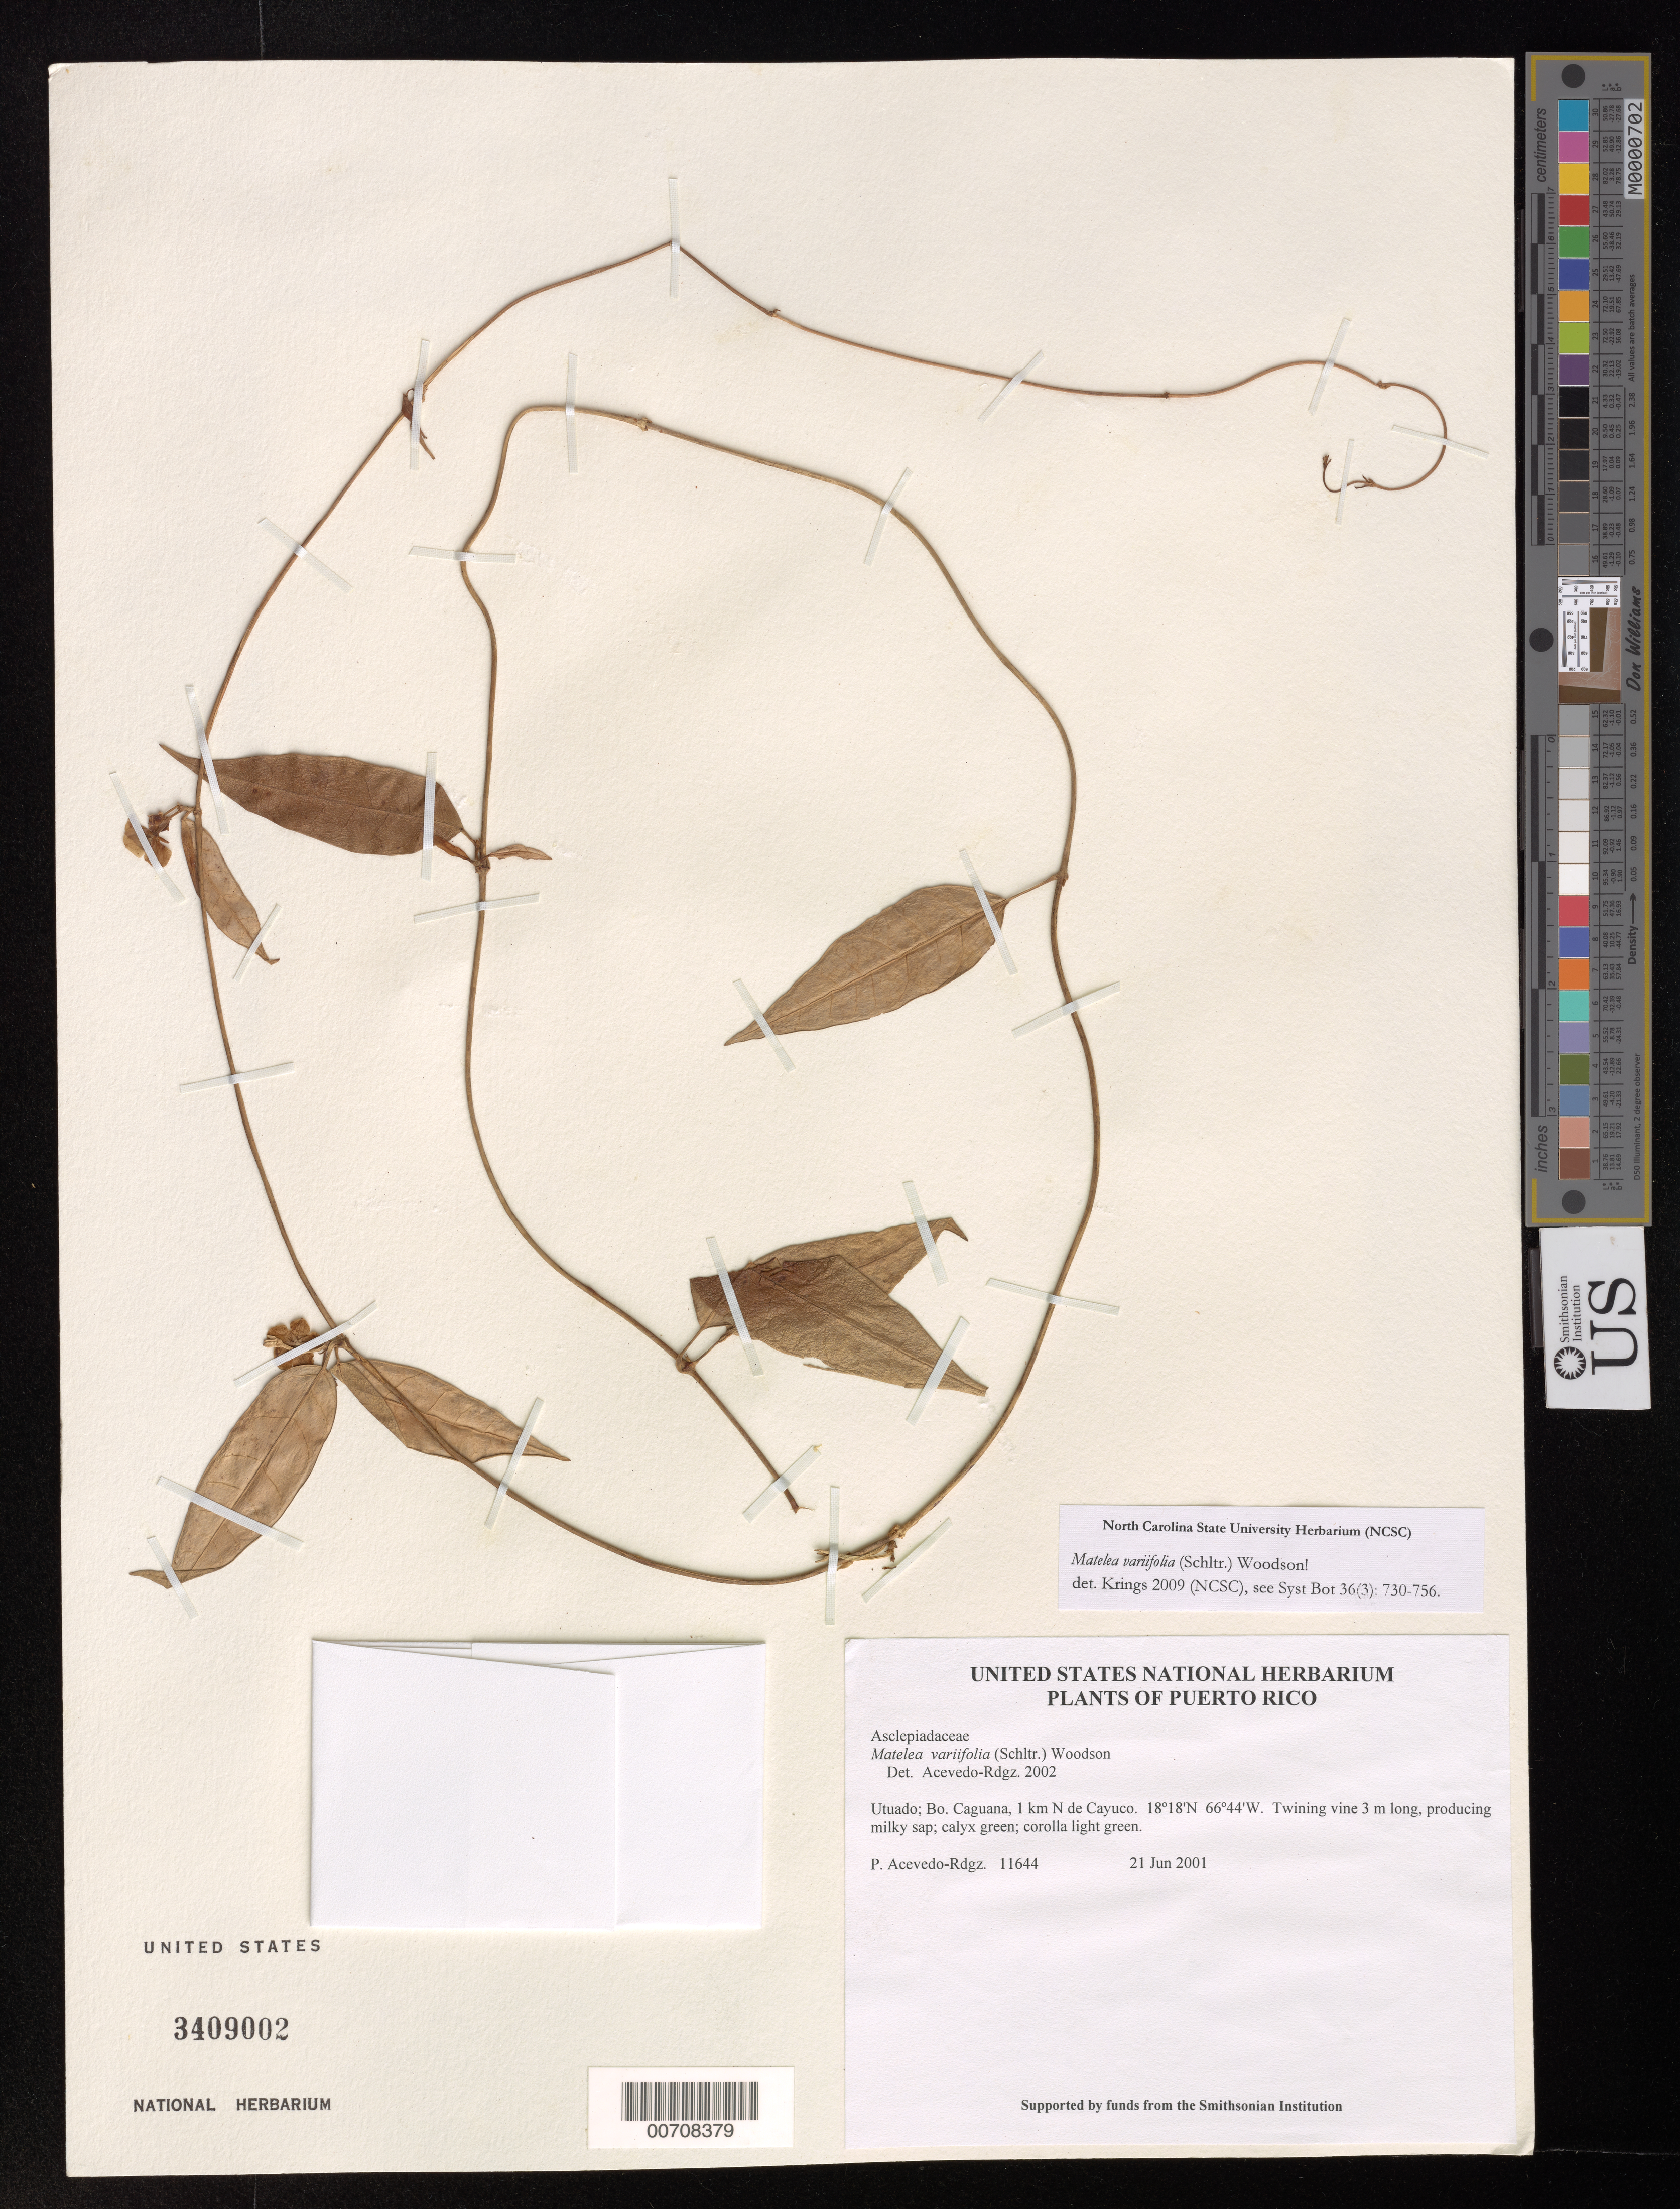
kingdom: Plantae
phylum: Tracheophyta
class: Magnoliopsida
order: Gentianales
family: Apocynaceae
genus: Matelea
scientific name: Matelea variifolia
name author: (Schltr.) Woodson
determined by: Acevedo-Rodríguez, P., (BOT), Smithsonian Institution - National Museum of Natural History (UNITED STATES)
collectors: P. Acevedo-Rodr.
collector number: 11644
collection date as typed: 21 Jun 2001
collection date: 2001-06-21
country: Puerto Rico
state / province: Utuado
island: Puerto Rico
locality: Utuado; Bo. Caguana, 1 km N de Cayuco.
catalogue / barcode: US 3409002